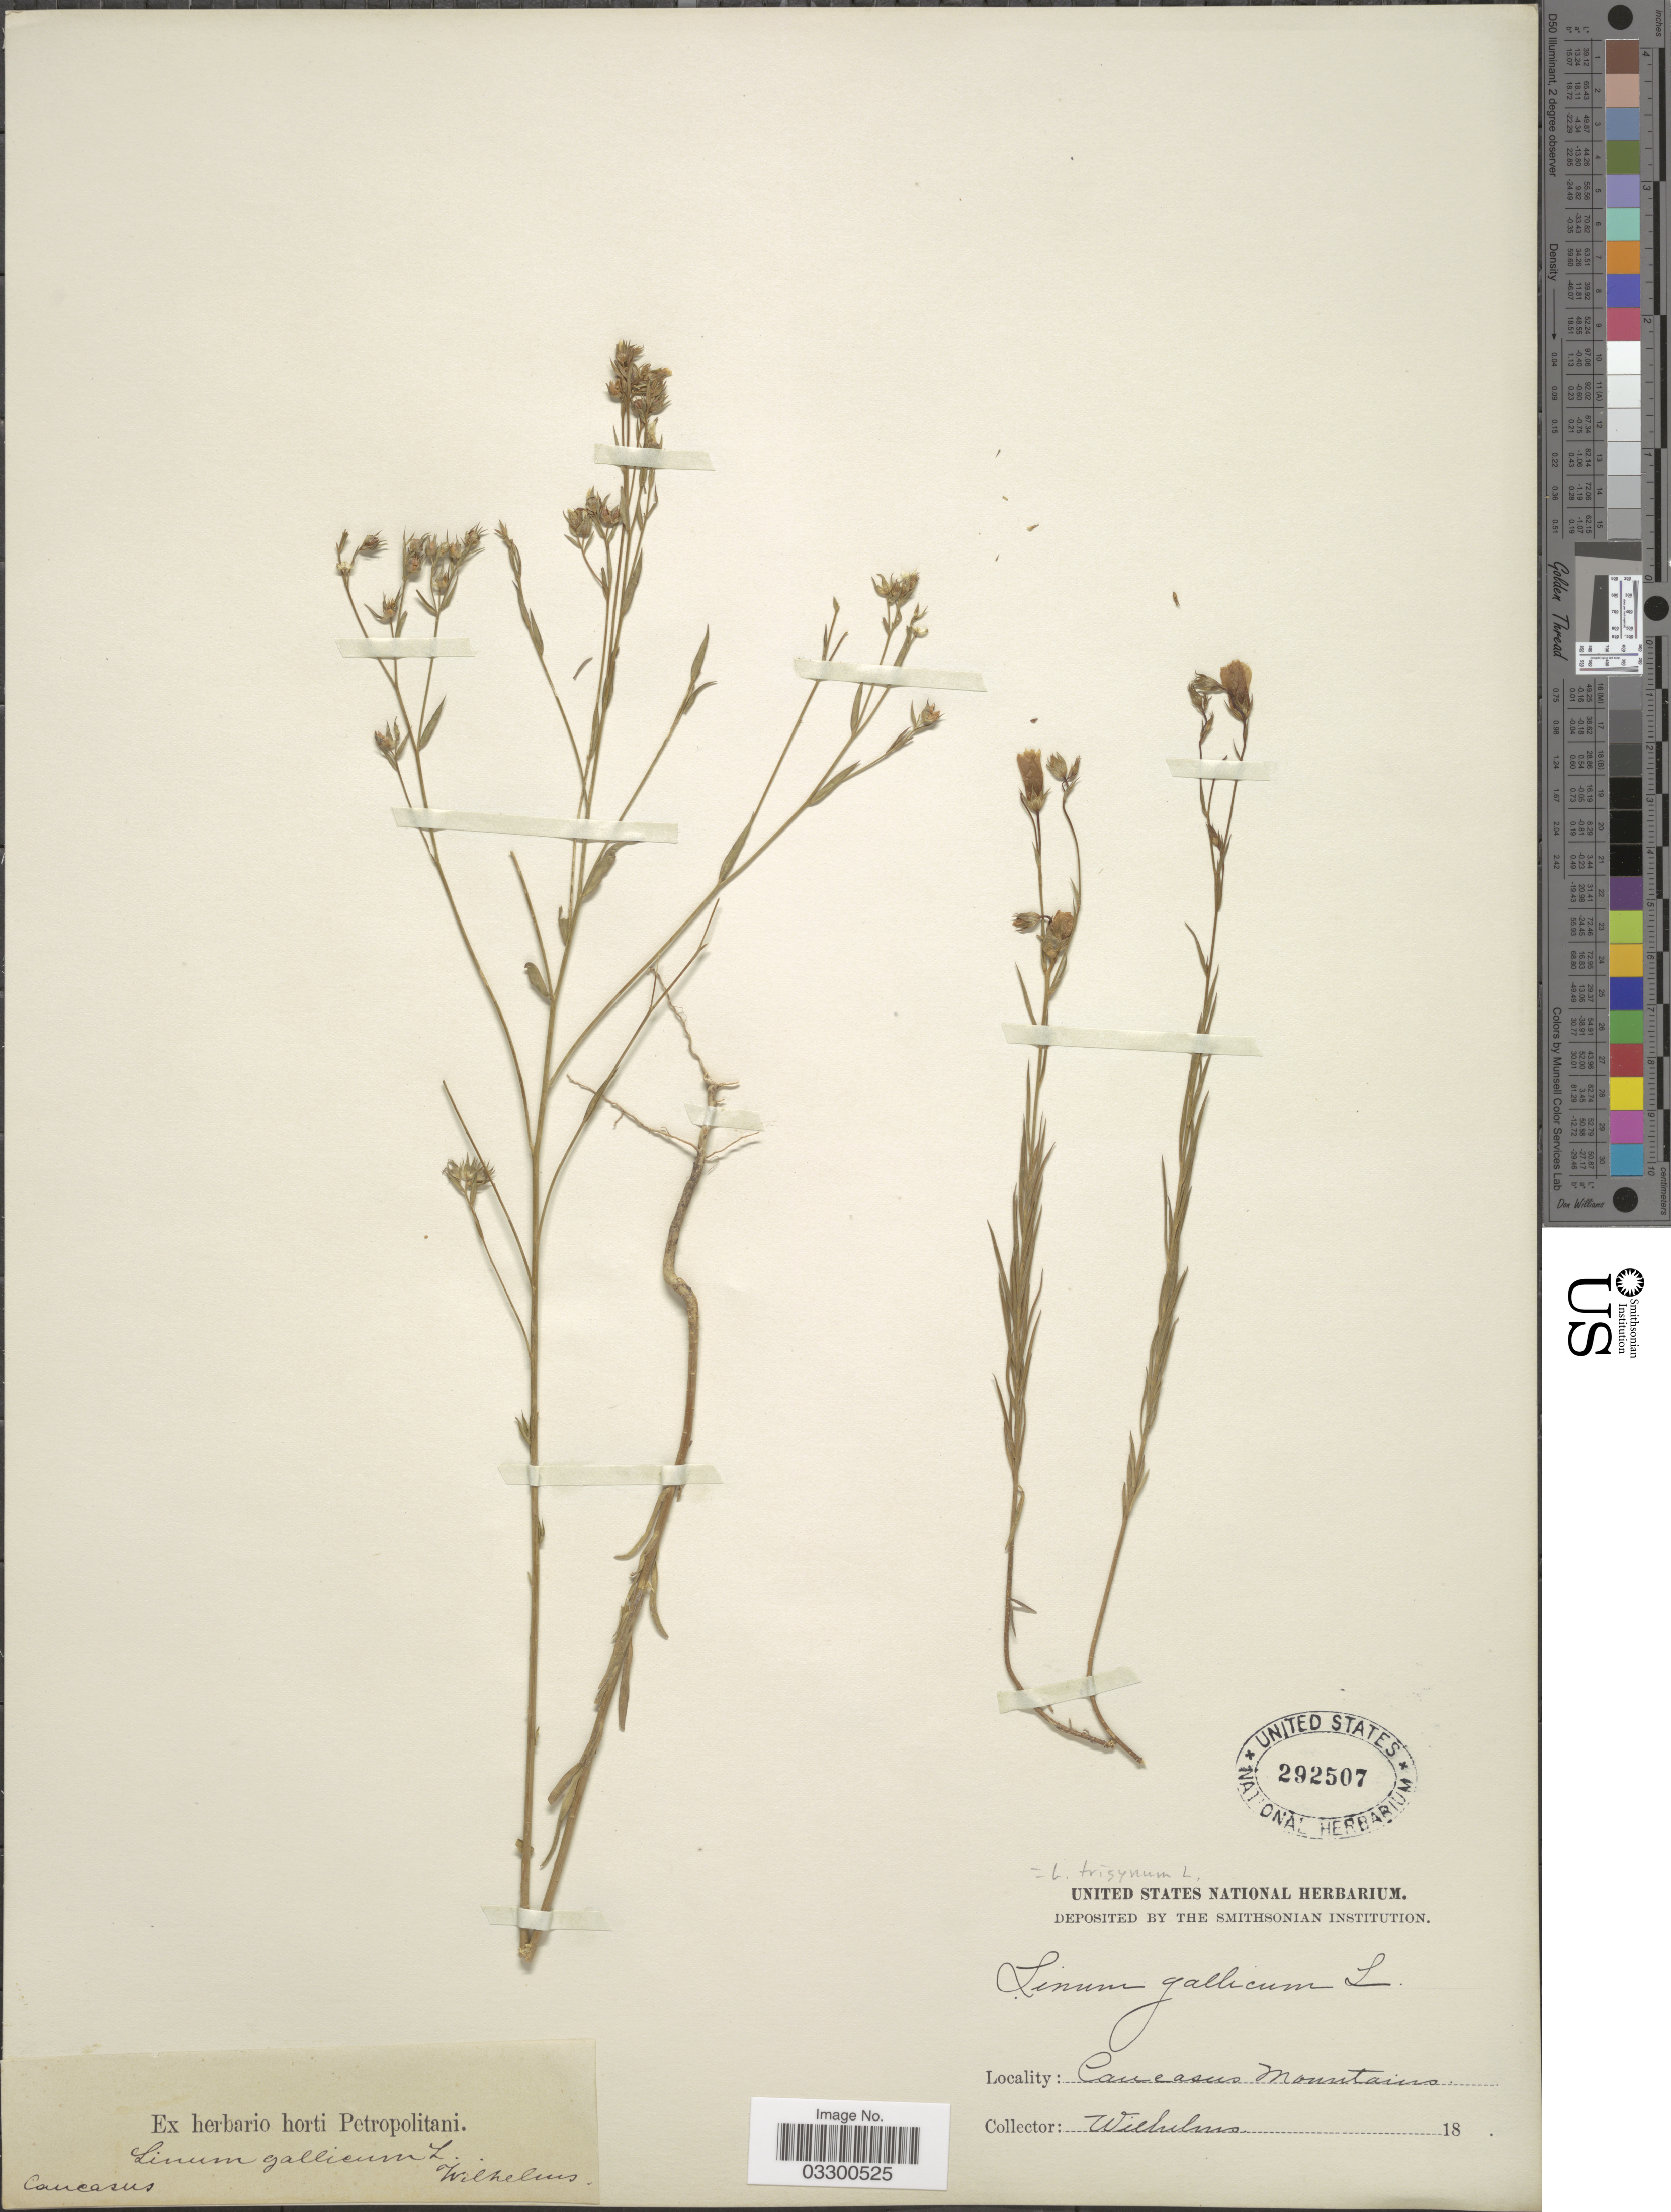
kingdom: Plantae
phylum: Tracheophyta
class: Magnoliopsida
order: Malpighiales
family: Linaceae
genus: Linum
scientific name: Linum trigynum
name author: L.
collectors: C. Wilhelms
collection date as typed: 18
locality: Caucasus Mountains. Caucasus.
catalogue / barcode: US 292507